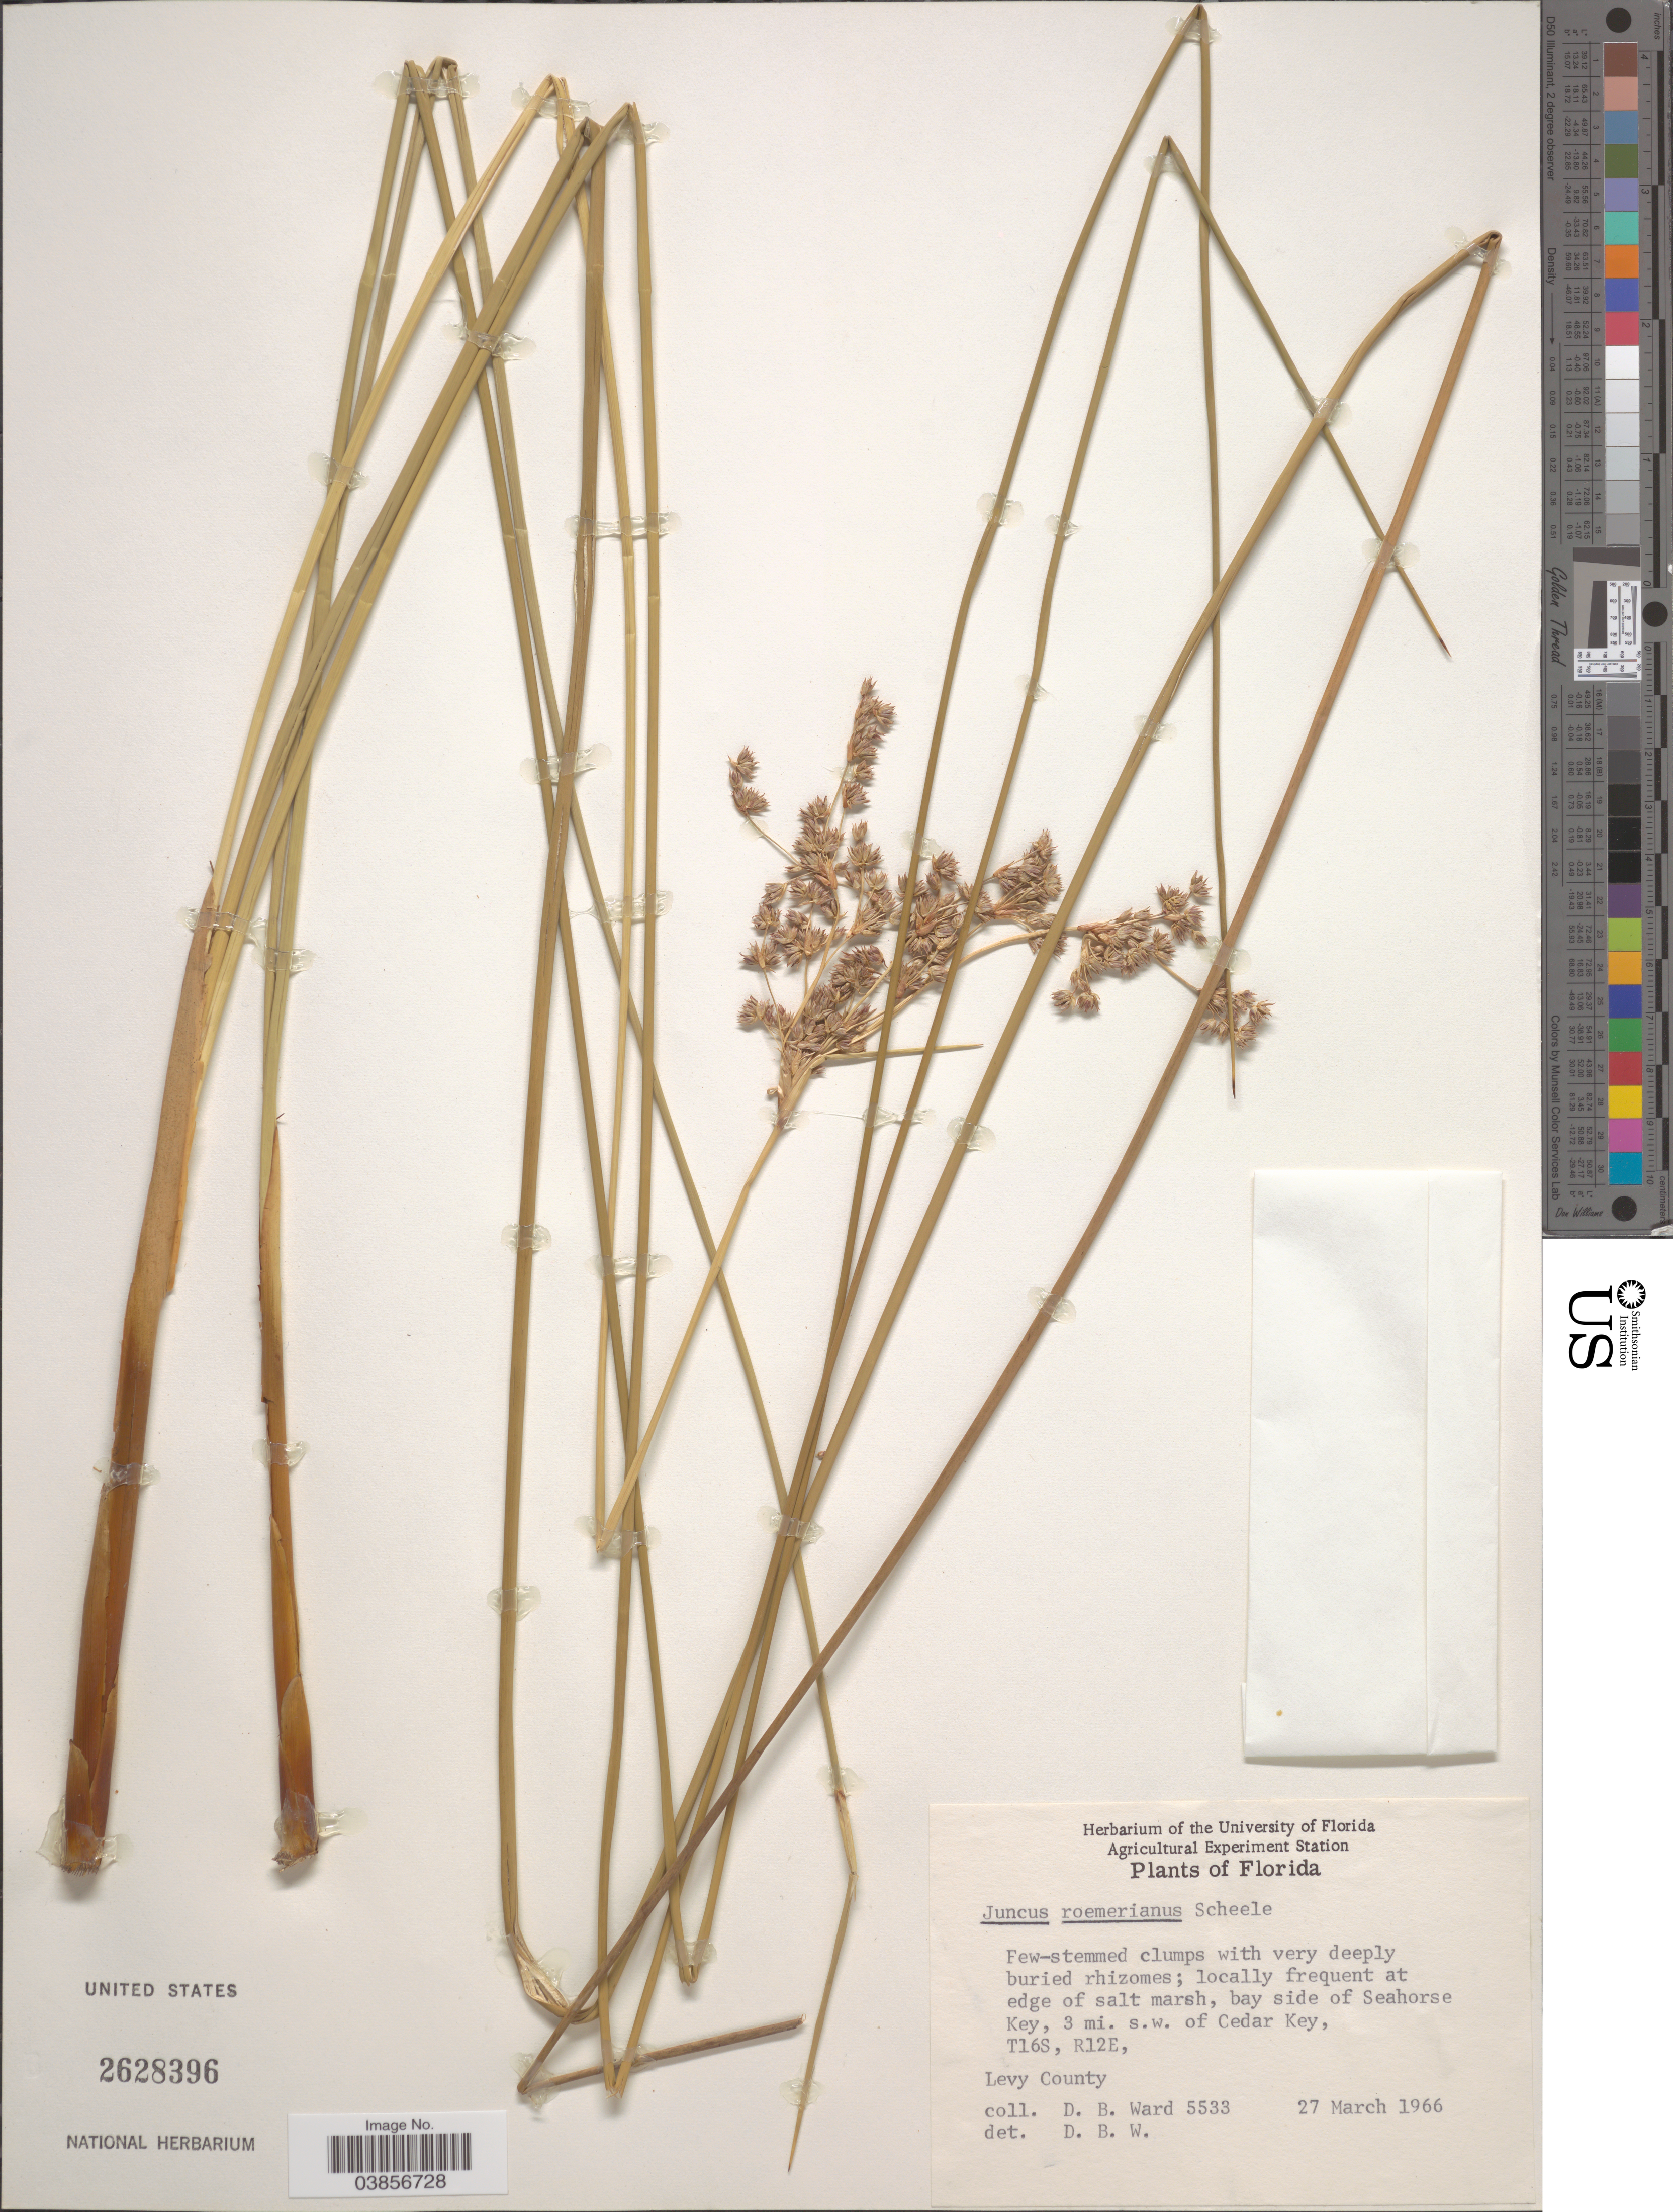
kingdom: Plantae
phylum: Tracheophyta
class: Liliopsida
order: Poales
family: Juncaceae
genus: Juncus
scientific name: Juncus roemerianus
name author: Scheele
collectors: D. B. Ward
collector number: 5533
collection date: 1966-03-27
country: United States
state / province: Florida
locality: Bay side of Seahorse Key, 3 mi. s.w. of Cedar Key, T16S, R12E, Levy County.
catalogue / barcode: US 2628396